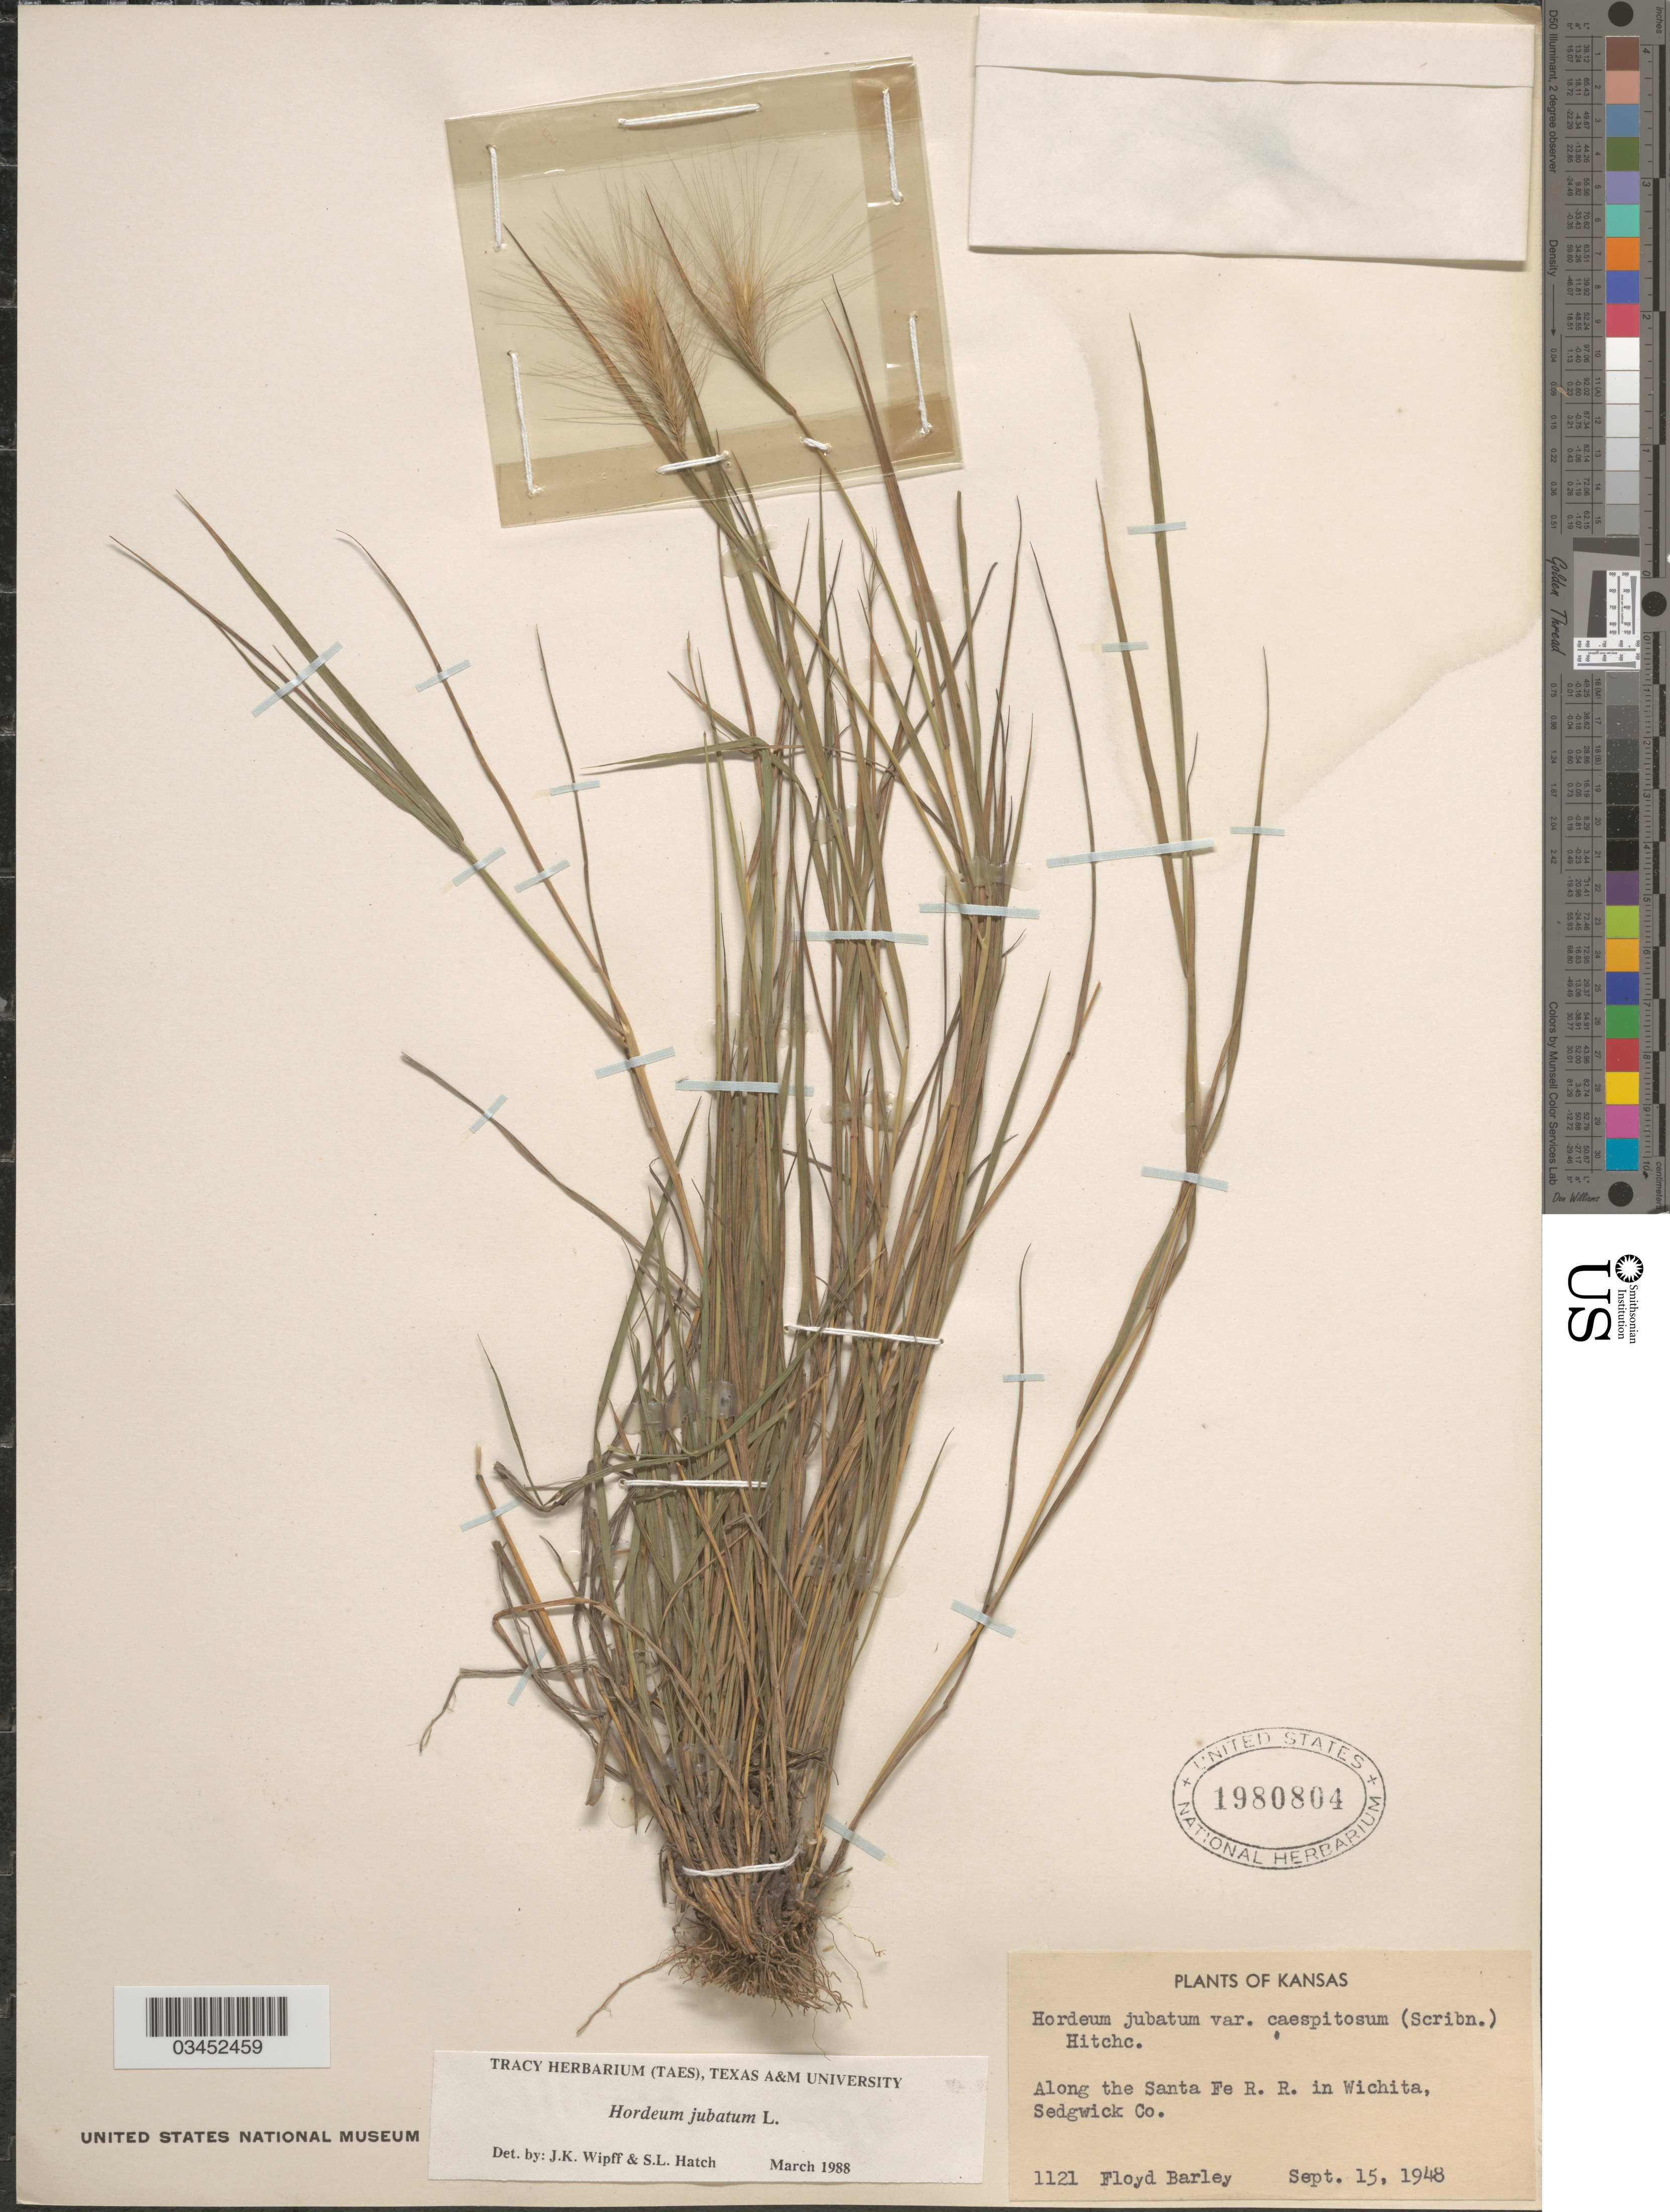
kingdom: Plantae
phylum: Tracheophyta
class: Liliopsida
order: Poales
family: Poaceae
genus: Hordeum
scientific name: Hordeum jubatum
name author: L.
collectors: F. Barley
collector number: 1121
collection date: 1948-09-15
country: United States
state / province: Kansas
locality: Along the Santa Fe R. R. in Wichita, Sedgwick Co.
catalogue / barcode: US 1980804